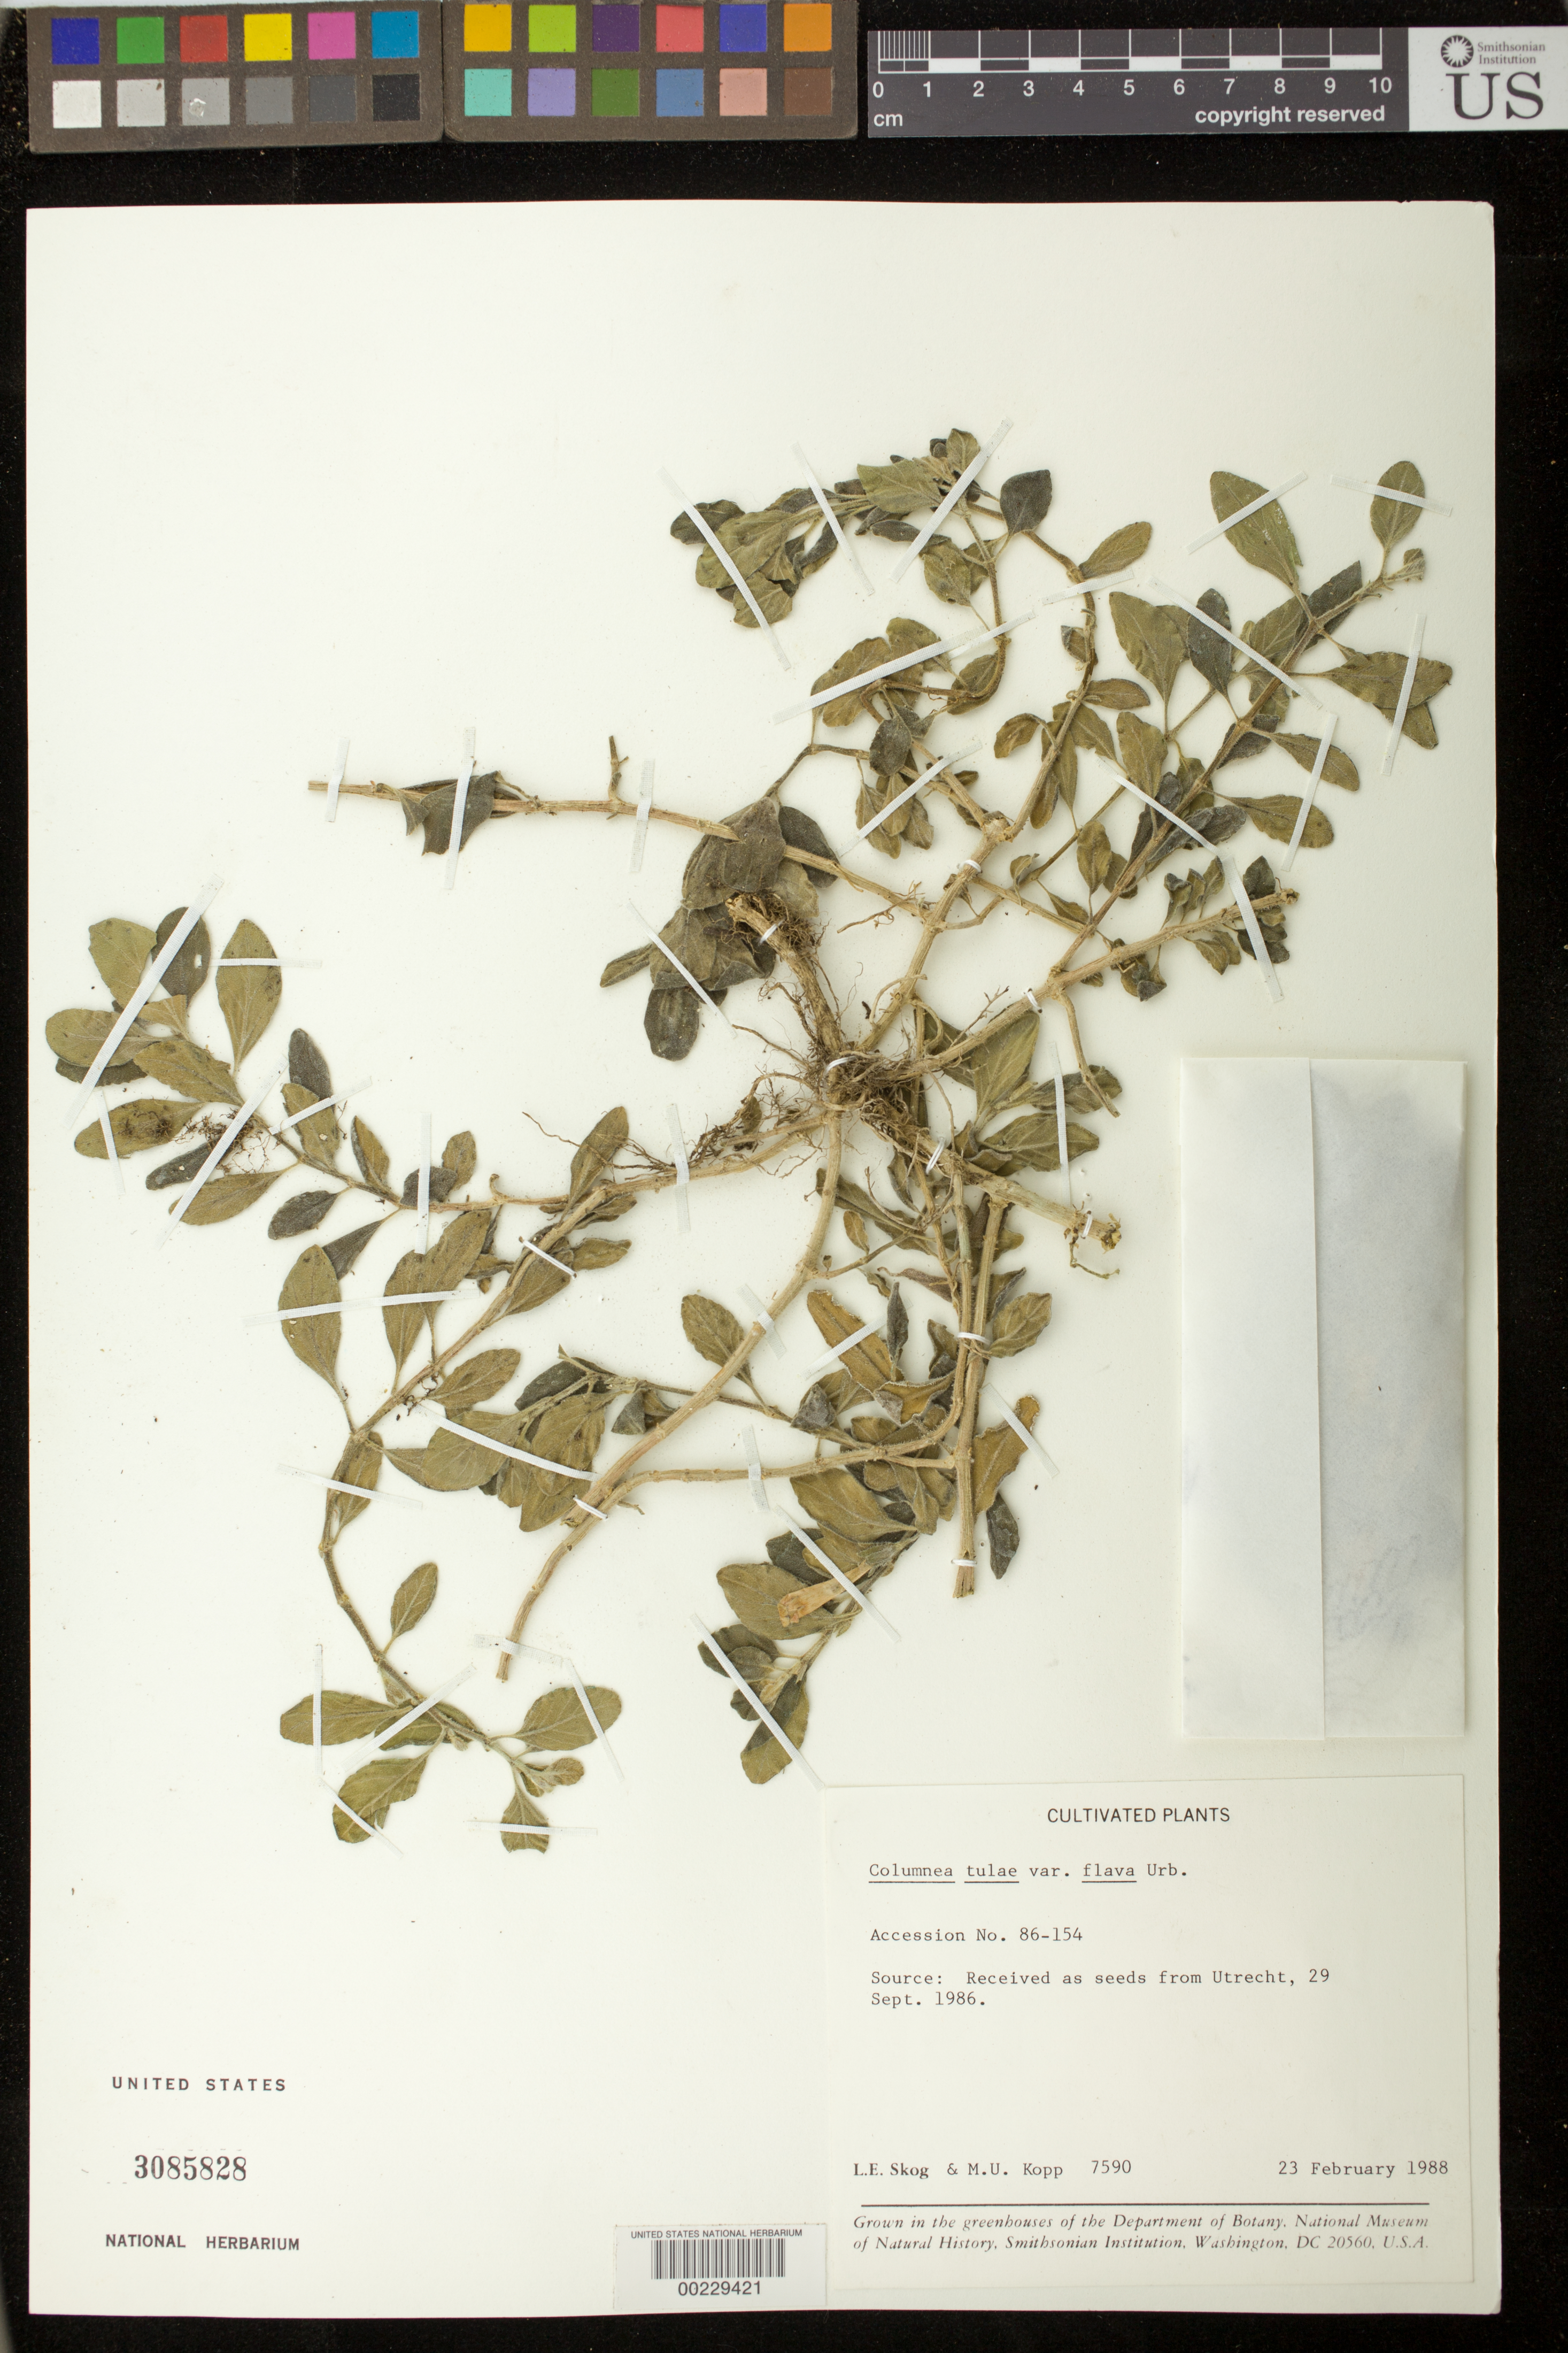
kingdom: Plantae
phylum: Tracheophyta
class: Magnoliopsida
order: Lamiales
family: Gesneriaceae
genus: Columnea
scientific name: Columnea tulae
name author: Urb.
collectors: L. E. Skog & M. U. Kopp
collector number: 7590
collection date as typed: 23 Feb 1988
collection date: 1988-02-23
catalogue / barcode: US 3085828